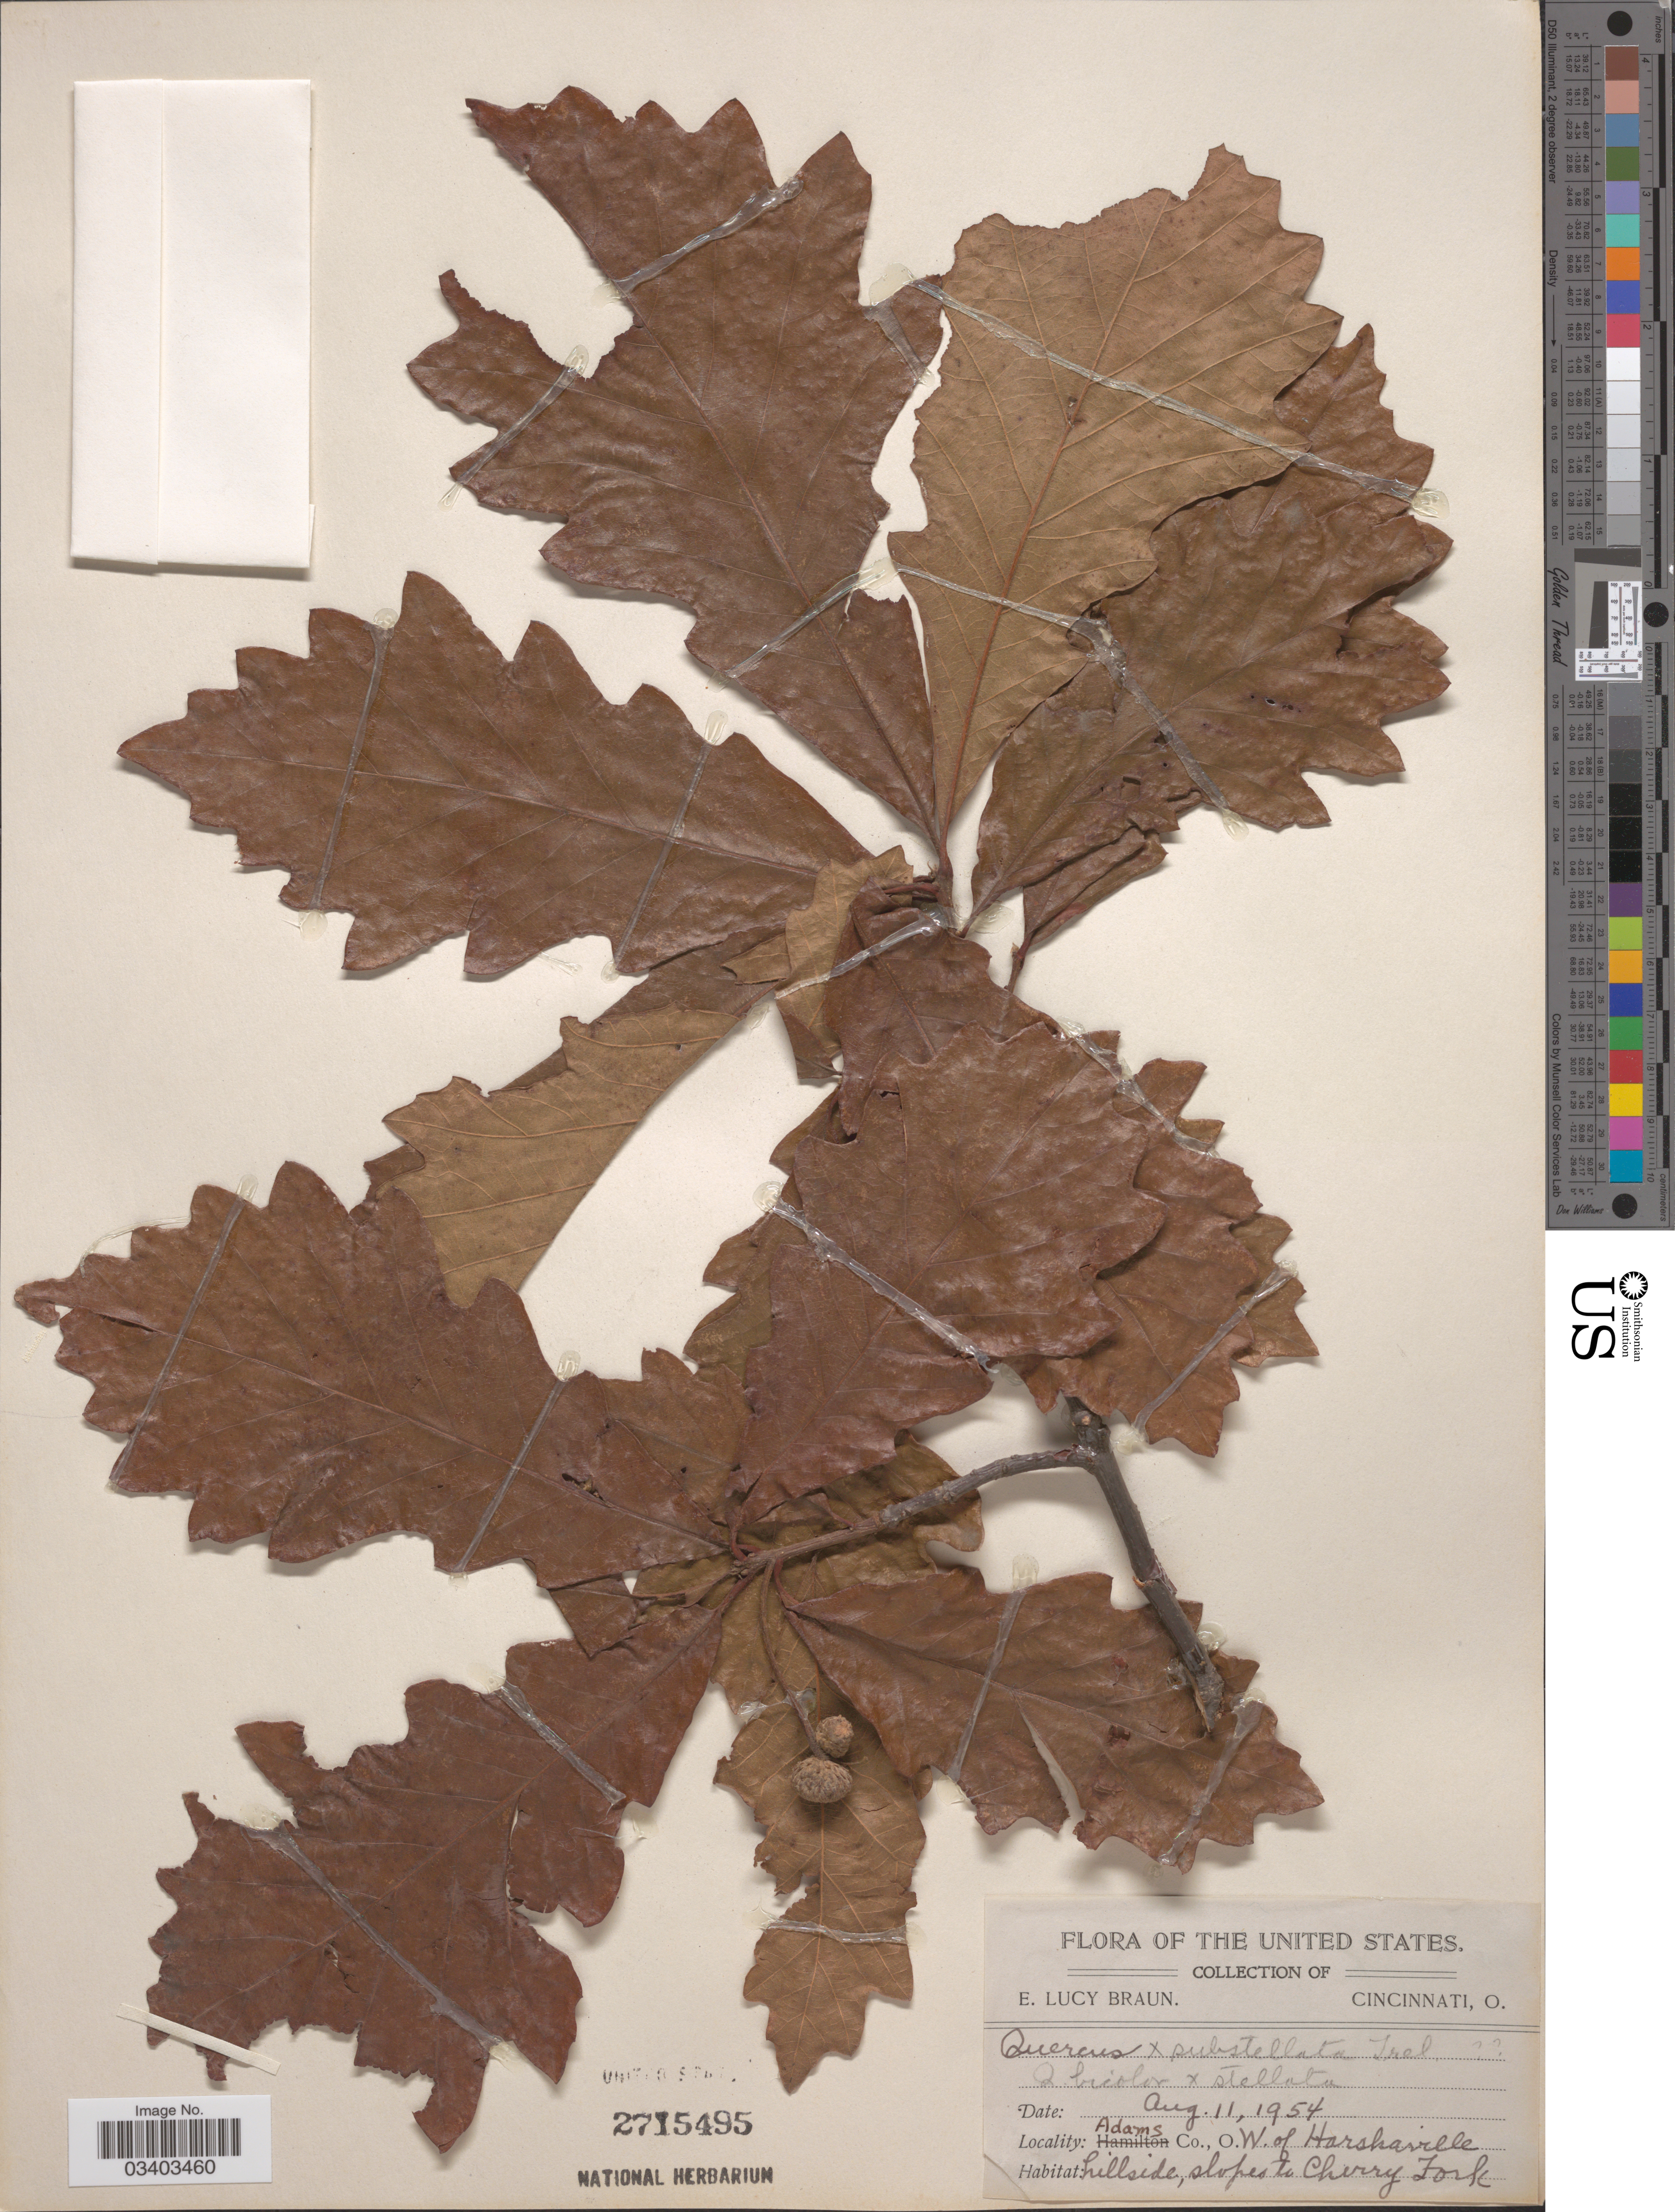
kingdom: Plantae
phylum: Tracheophyta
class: Magnoliopsida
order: Fagales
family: Fagaceae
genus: Quercus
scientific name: Quercus bicolor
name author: Willd.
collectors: E. L. Braun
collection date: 1954-08-11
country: United States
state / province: Ohio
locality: Adams Co. W. of Harshaville hillside, slopes to Cherry Fork.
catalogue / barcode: US 2715495